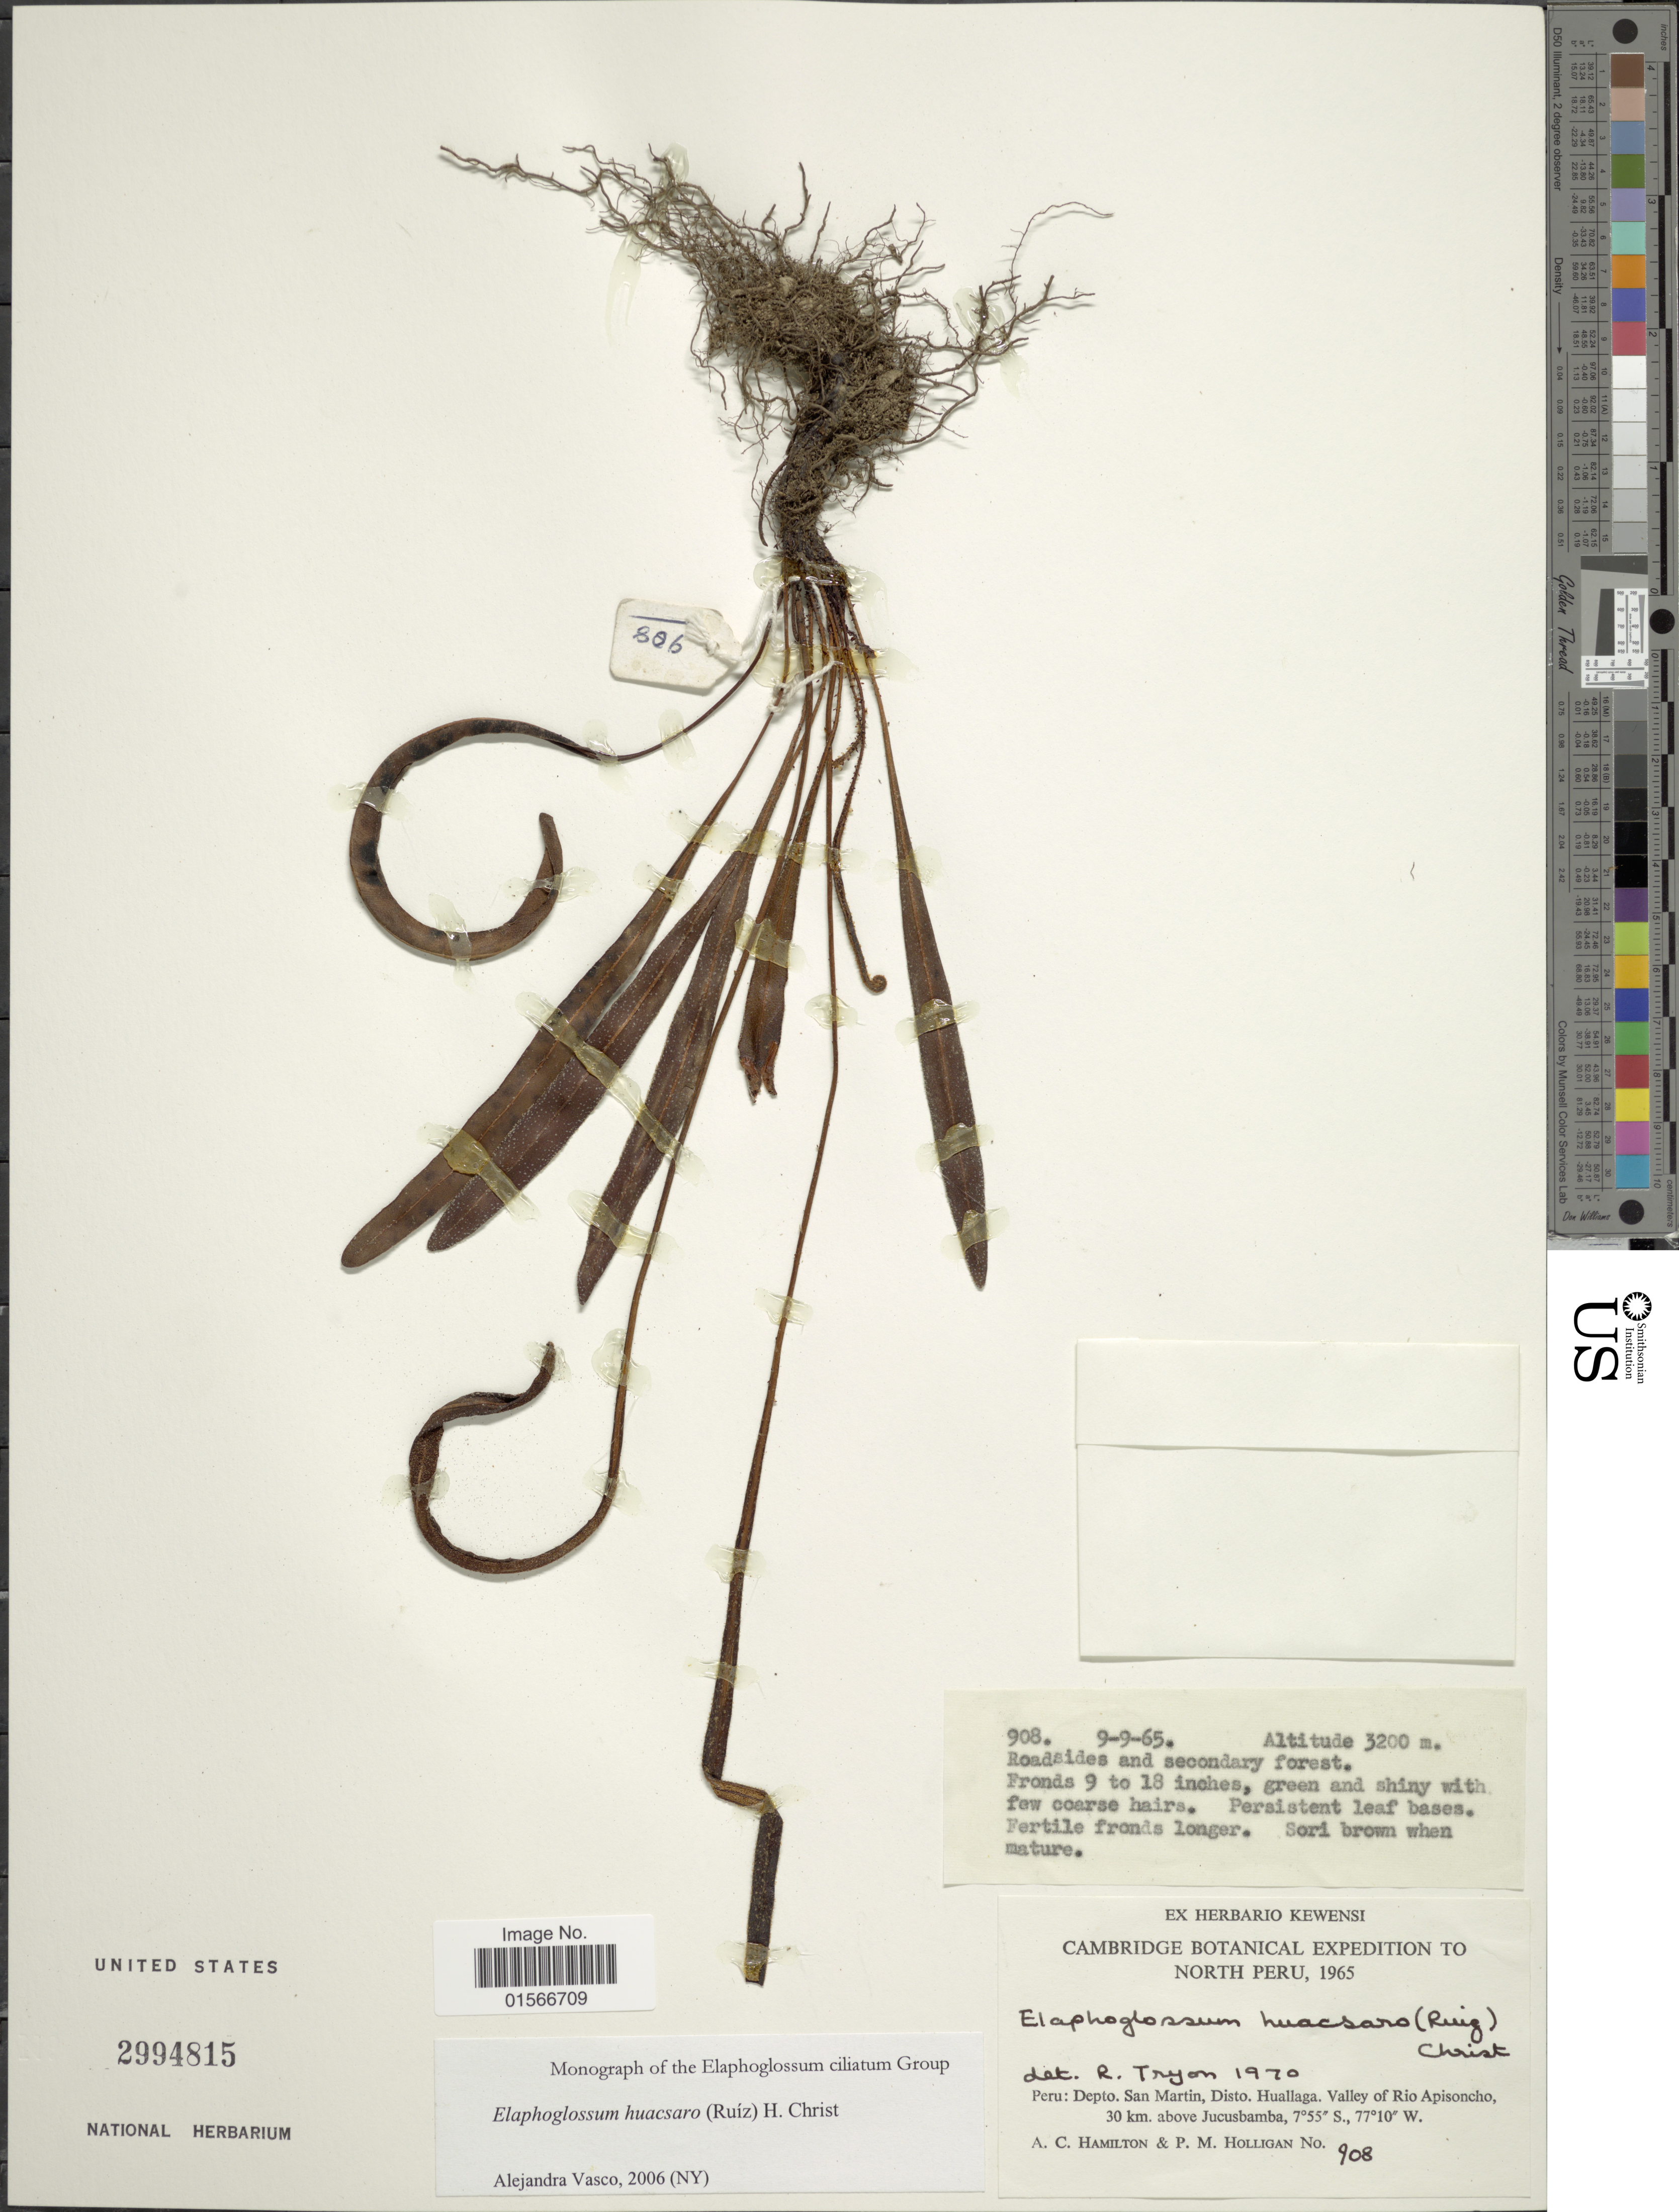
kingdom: Plantae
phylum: Tracheophyta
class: Polypodiopsida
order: Polypodiales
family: Dryopteridaceae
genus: Elaphoglossum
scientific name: Elaphoglossum huacsaro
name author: (Ruiz) Christ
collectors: A. Hamilton & P. Holligan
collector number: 908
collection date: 1965-09-09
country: Peru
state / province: San Martín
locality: Depto San Martin, Disto Huallaga, Valley of Rio Apisocho, 30 km above Jucusbamba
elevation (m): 3200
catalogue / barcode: US 2994815